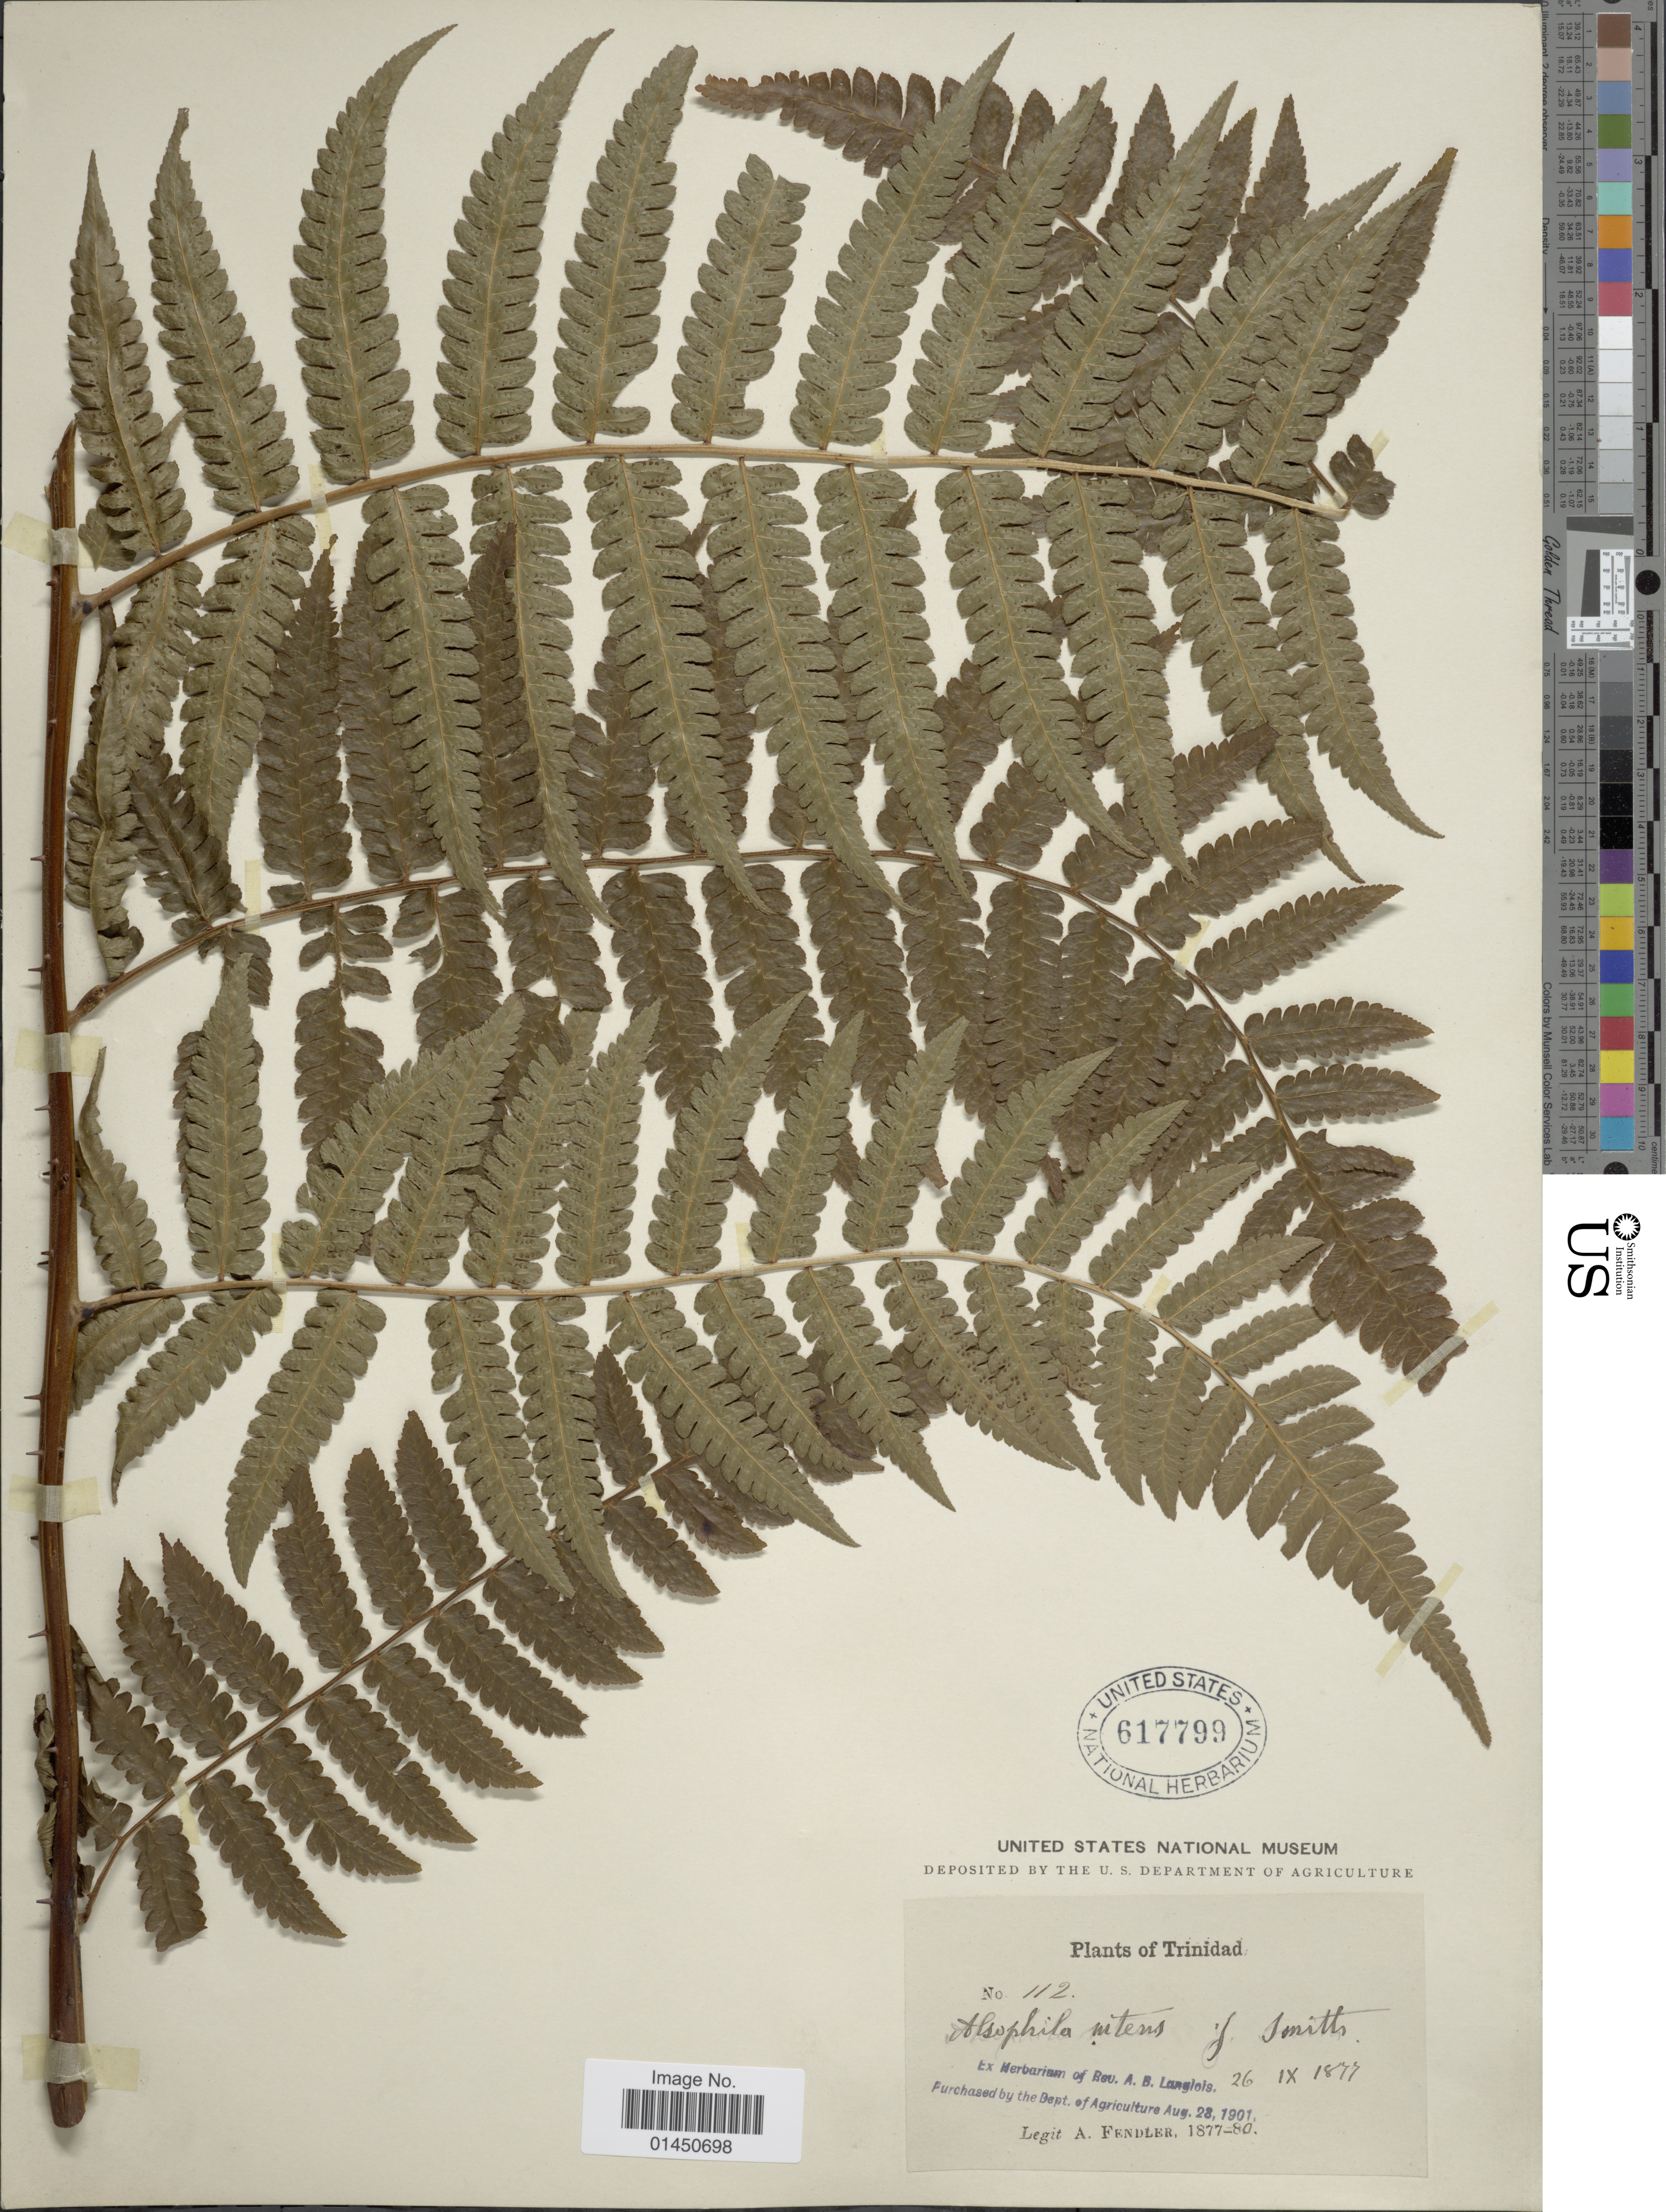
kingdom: Plantae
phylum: Tracheophyta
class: Polypodiopsida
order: Cyatheales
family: Cyatheaceae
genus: Cyathea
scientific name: Cyathea pungens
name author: (Willd.) Domin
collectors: A. Fendler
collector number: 112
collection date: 1877-09-26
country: Trinidad and Tobago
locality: Trinidad.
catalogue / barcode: US 617799